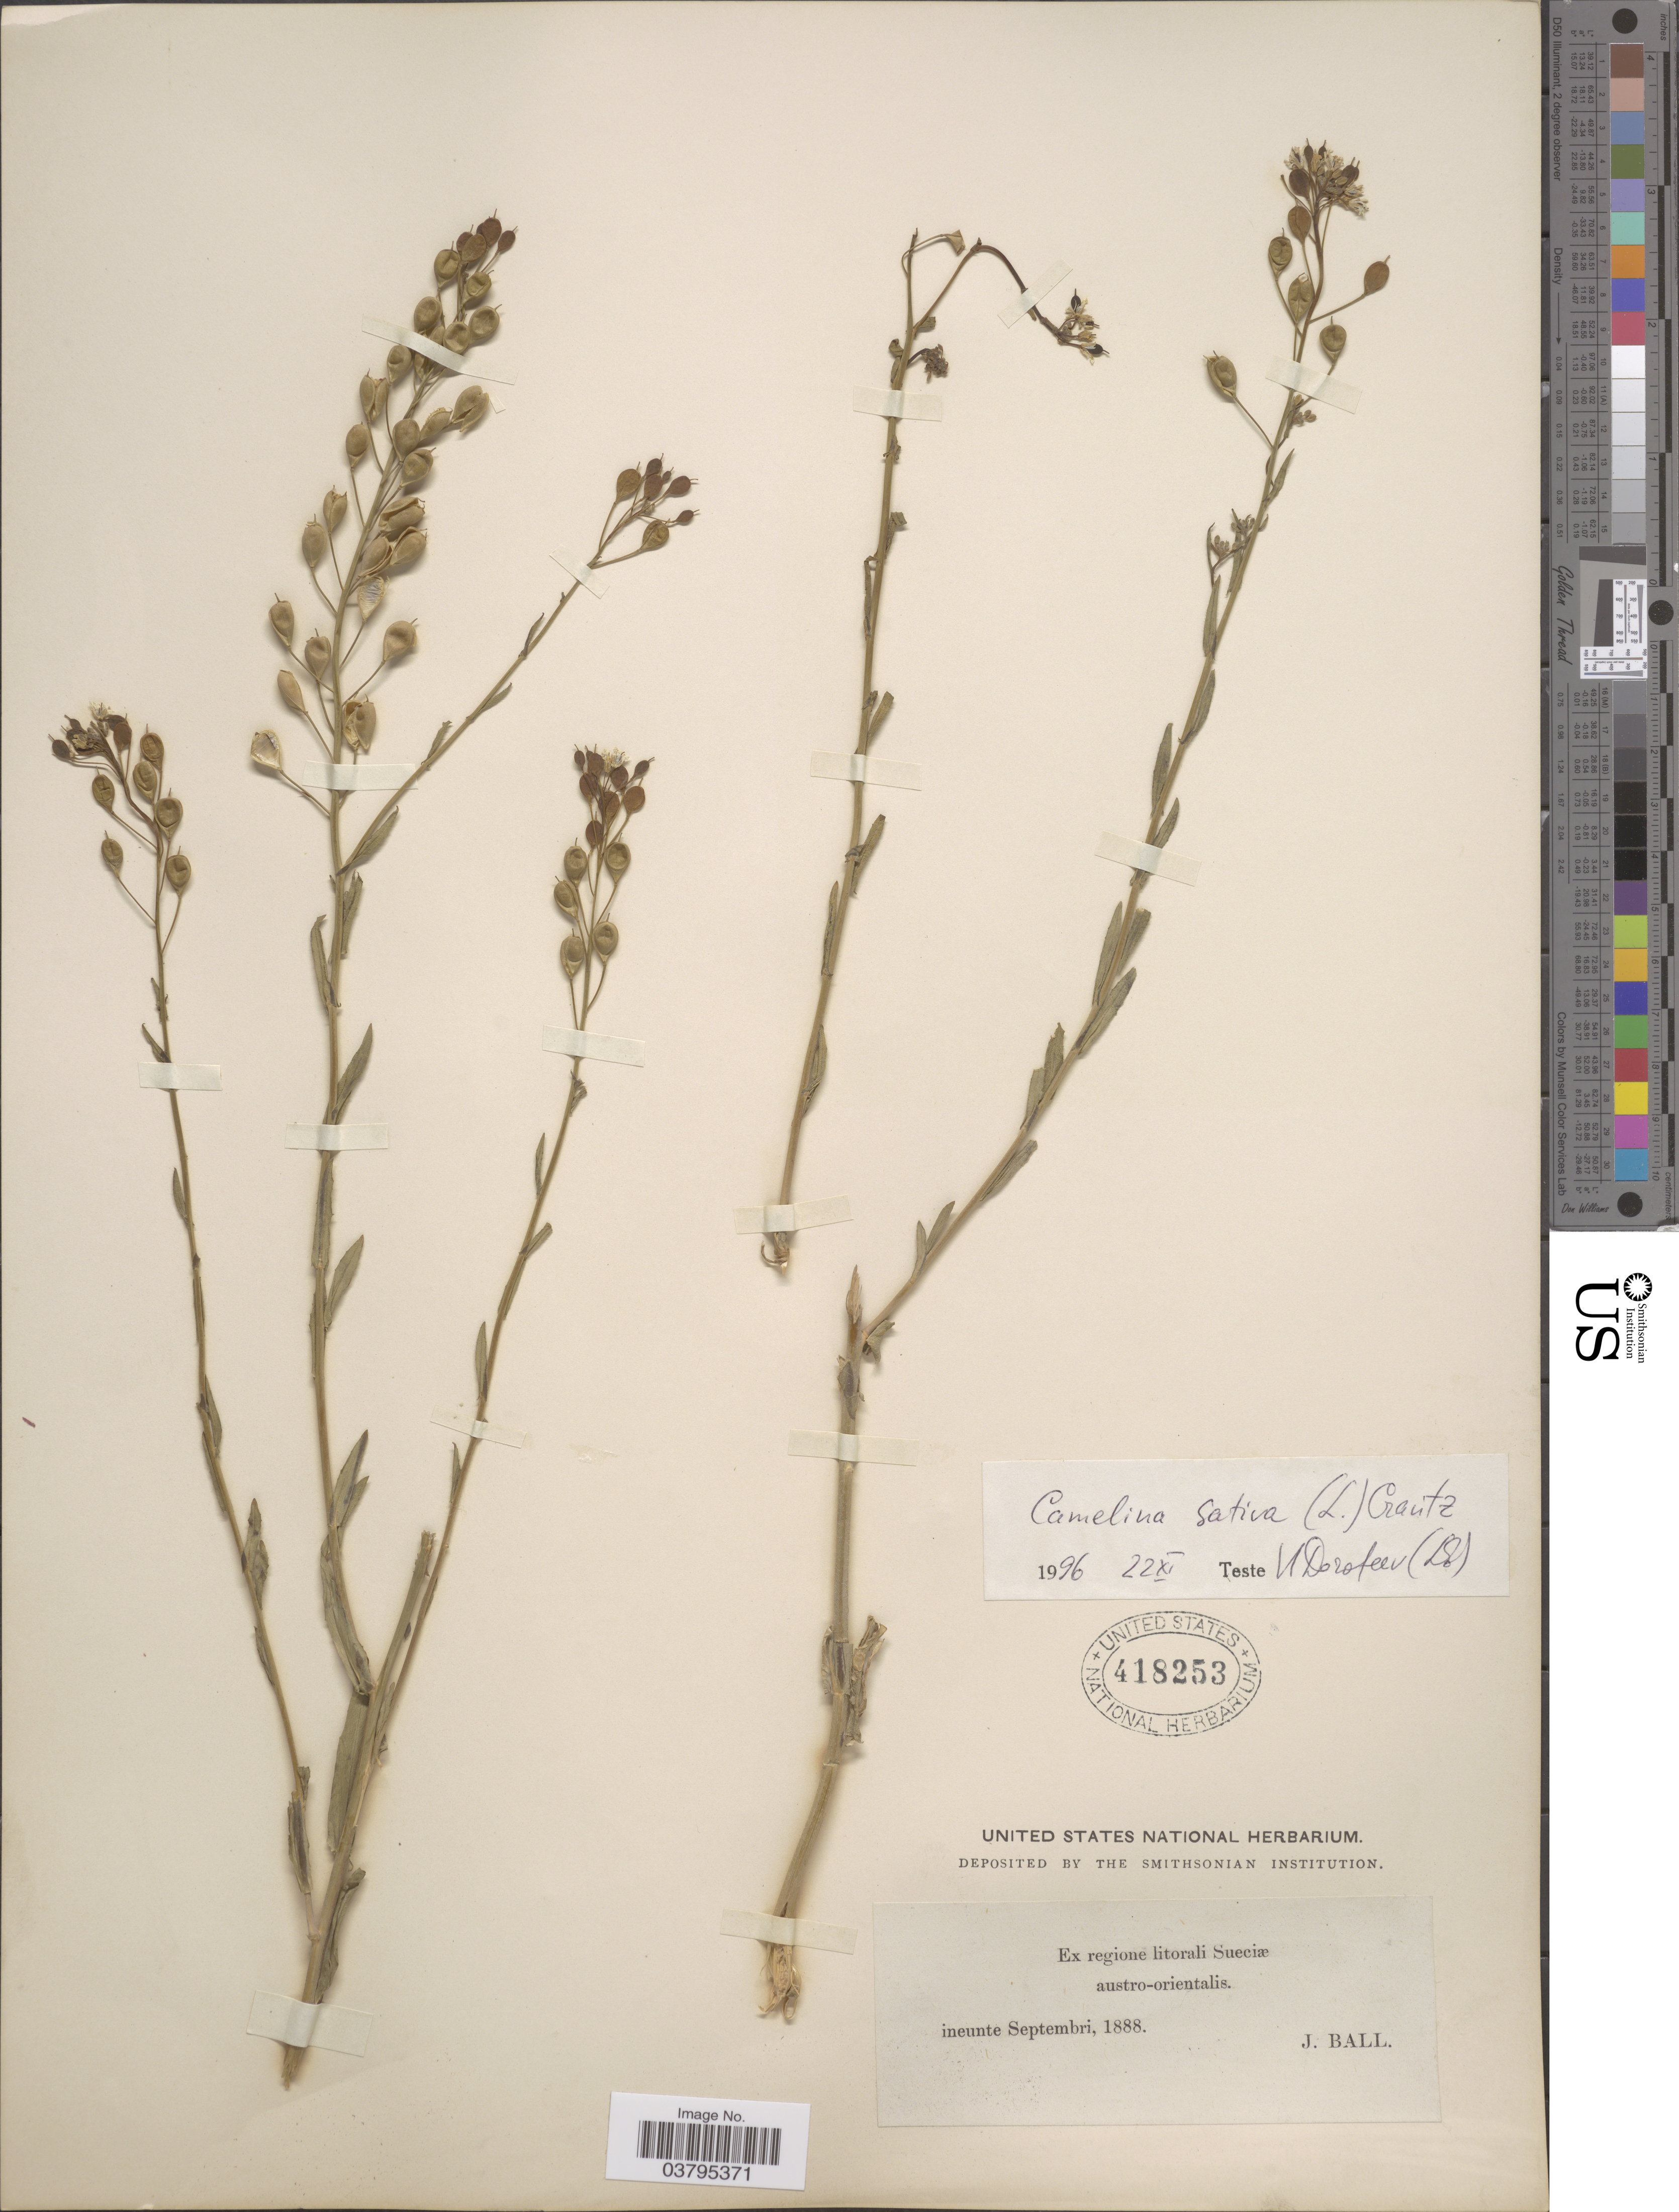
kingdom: Plantae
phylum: Tracheophyta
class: Magnoliopsida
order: Brassicales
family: Brassicaceae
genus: Camelina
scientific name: Camelina sativa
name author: (L.) Crantz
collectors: J. Ball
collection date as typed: Ineunte Septembri, 1888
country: Sweden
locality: Ex regione litorali Sueciœ austro-orientalis.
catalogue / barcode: US 418253